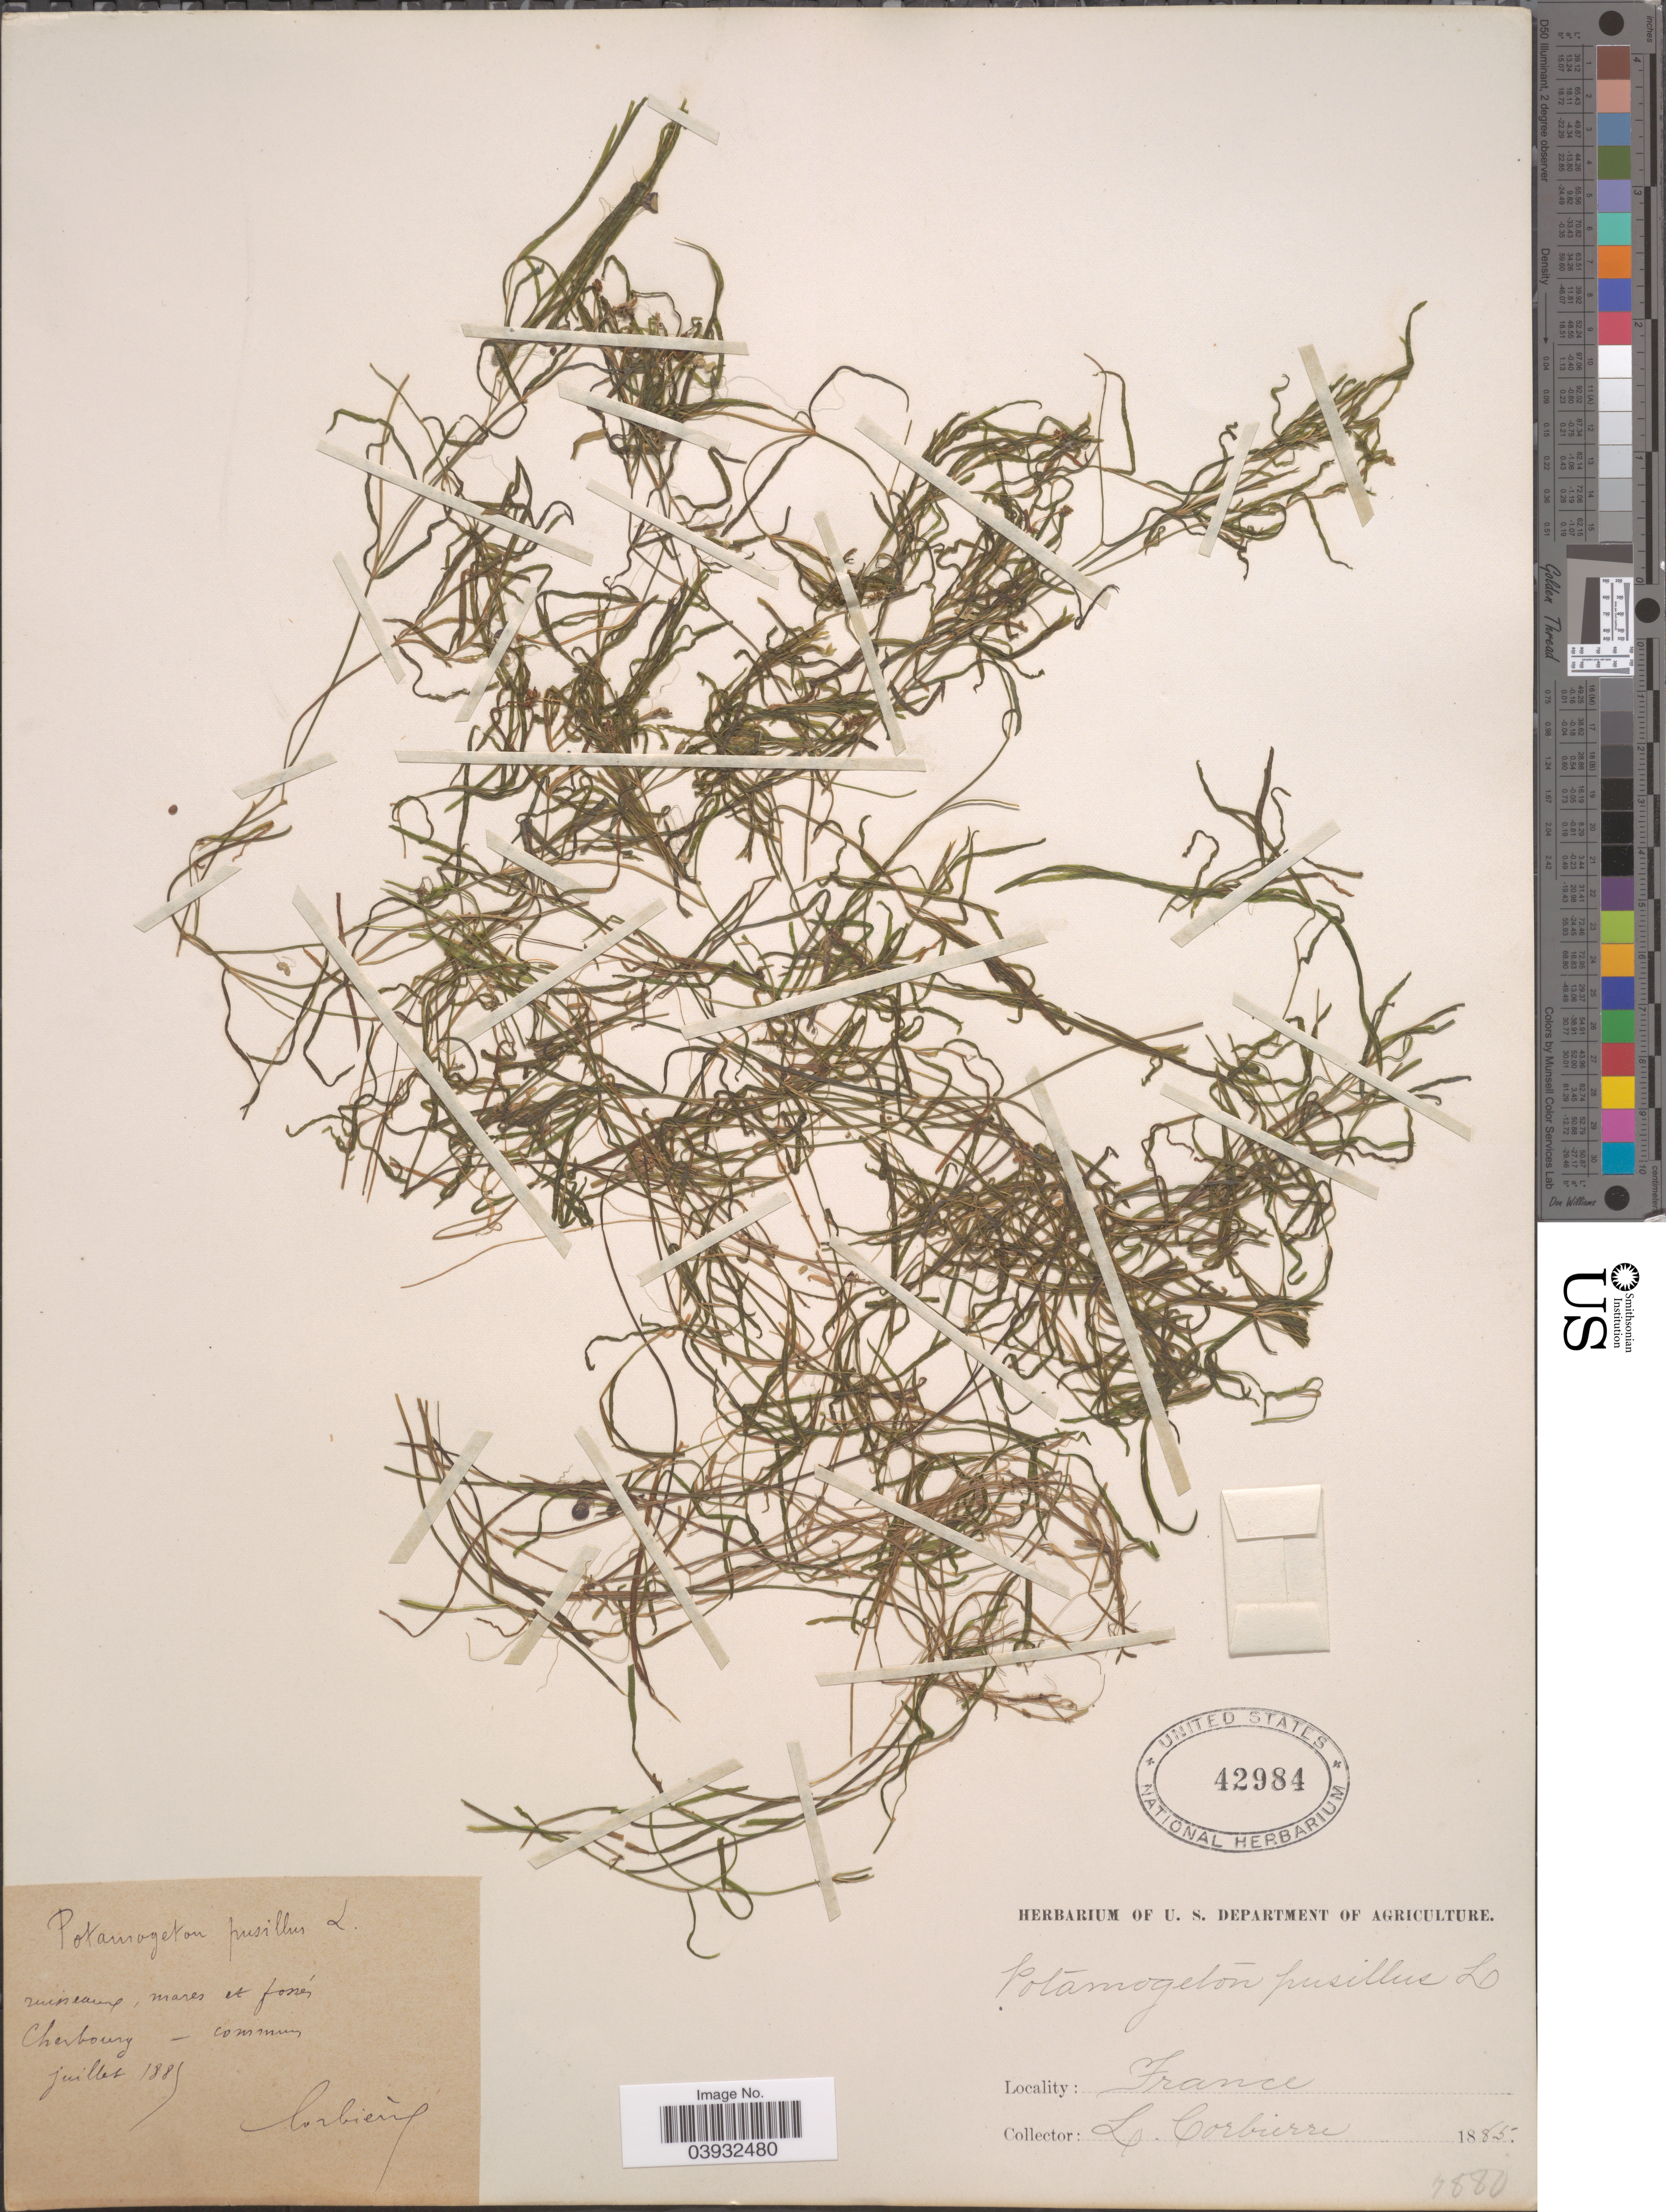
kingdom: Plantae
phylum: Tracheophyta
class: Liliopsida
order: Alismatales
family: Potamogetonaceae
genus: Potamogeton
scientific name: Potamogeton pusillus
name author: L.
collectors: L. Corbière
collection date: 1885-07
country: France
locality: Ruisseaux, mares et fossés Cherbourg - commun.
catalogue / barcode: US 42984